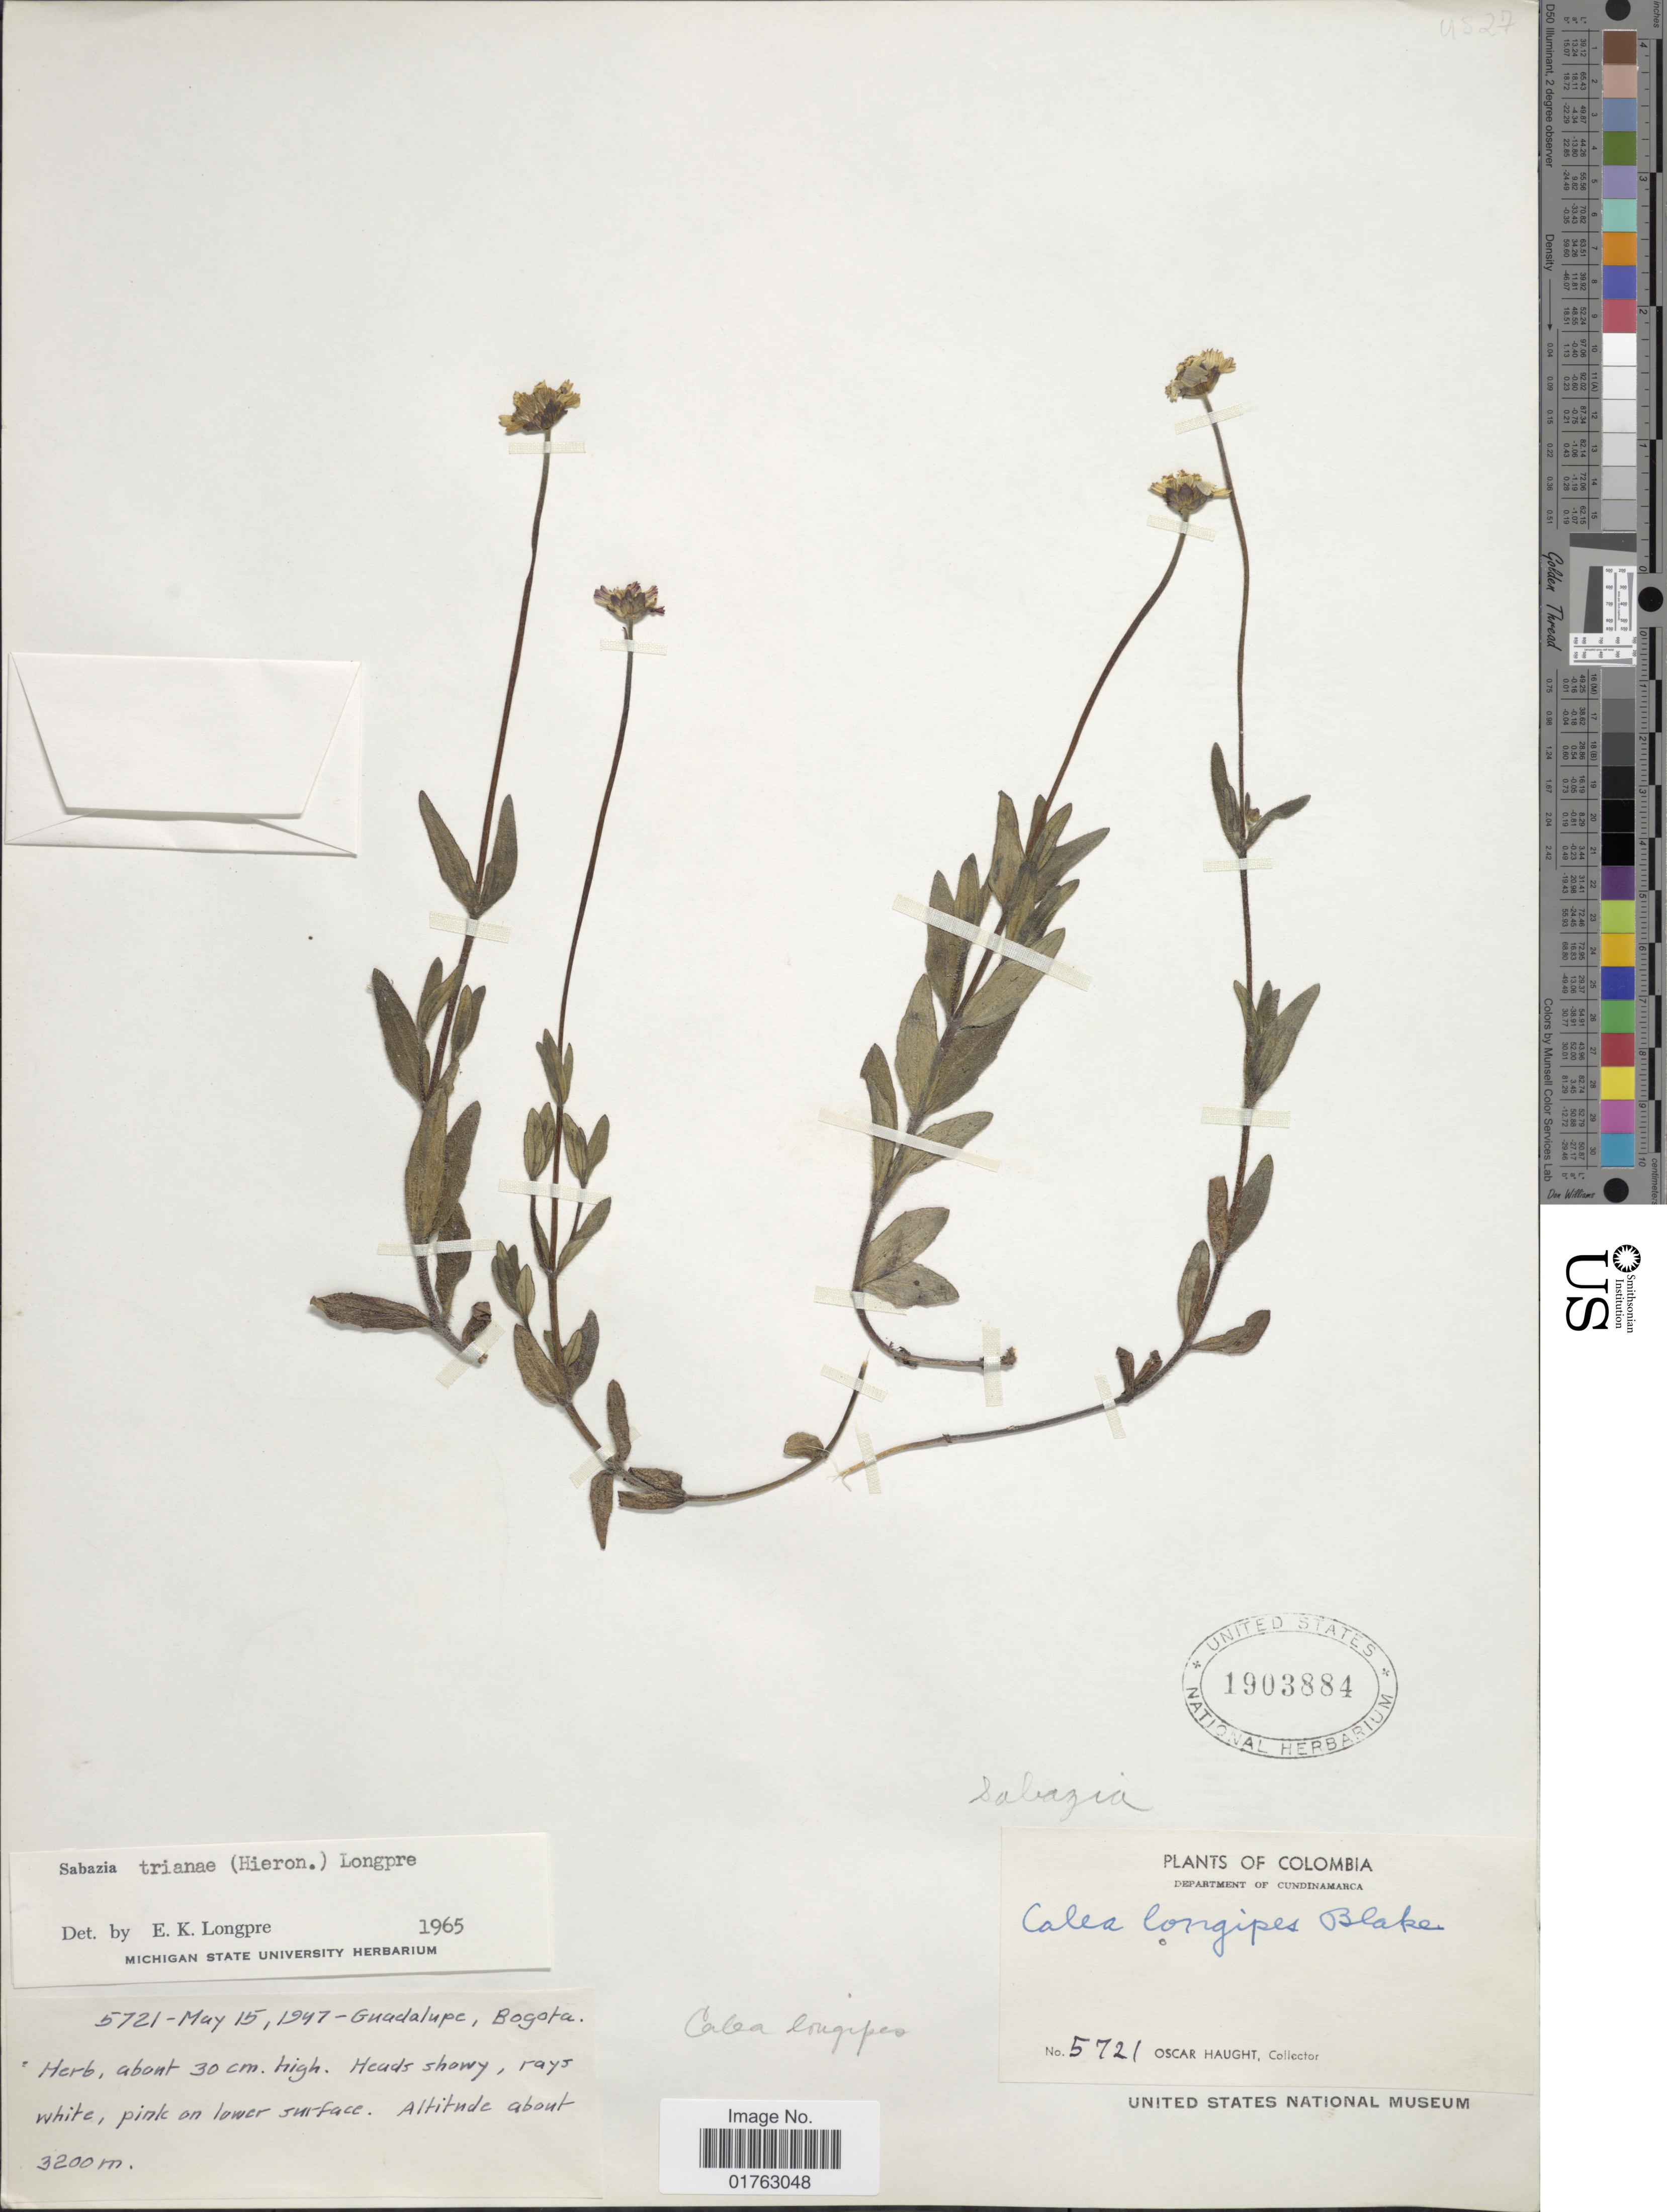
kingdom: Plantae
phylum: Tracheophyta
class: Magnoliopsida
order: Asterales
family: Asteraceae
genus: Sabazia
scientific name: Sabazia trianae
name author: (Hieron.) Longpre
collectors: O. L. Haught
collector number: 5721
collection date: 1947-05-15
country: Colombia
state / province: Cundinamarca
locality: Guadalupe, Bogota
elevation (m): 3200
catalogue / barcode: US 1903884